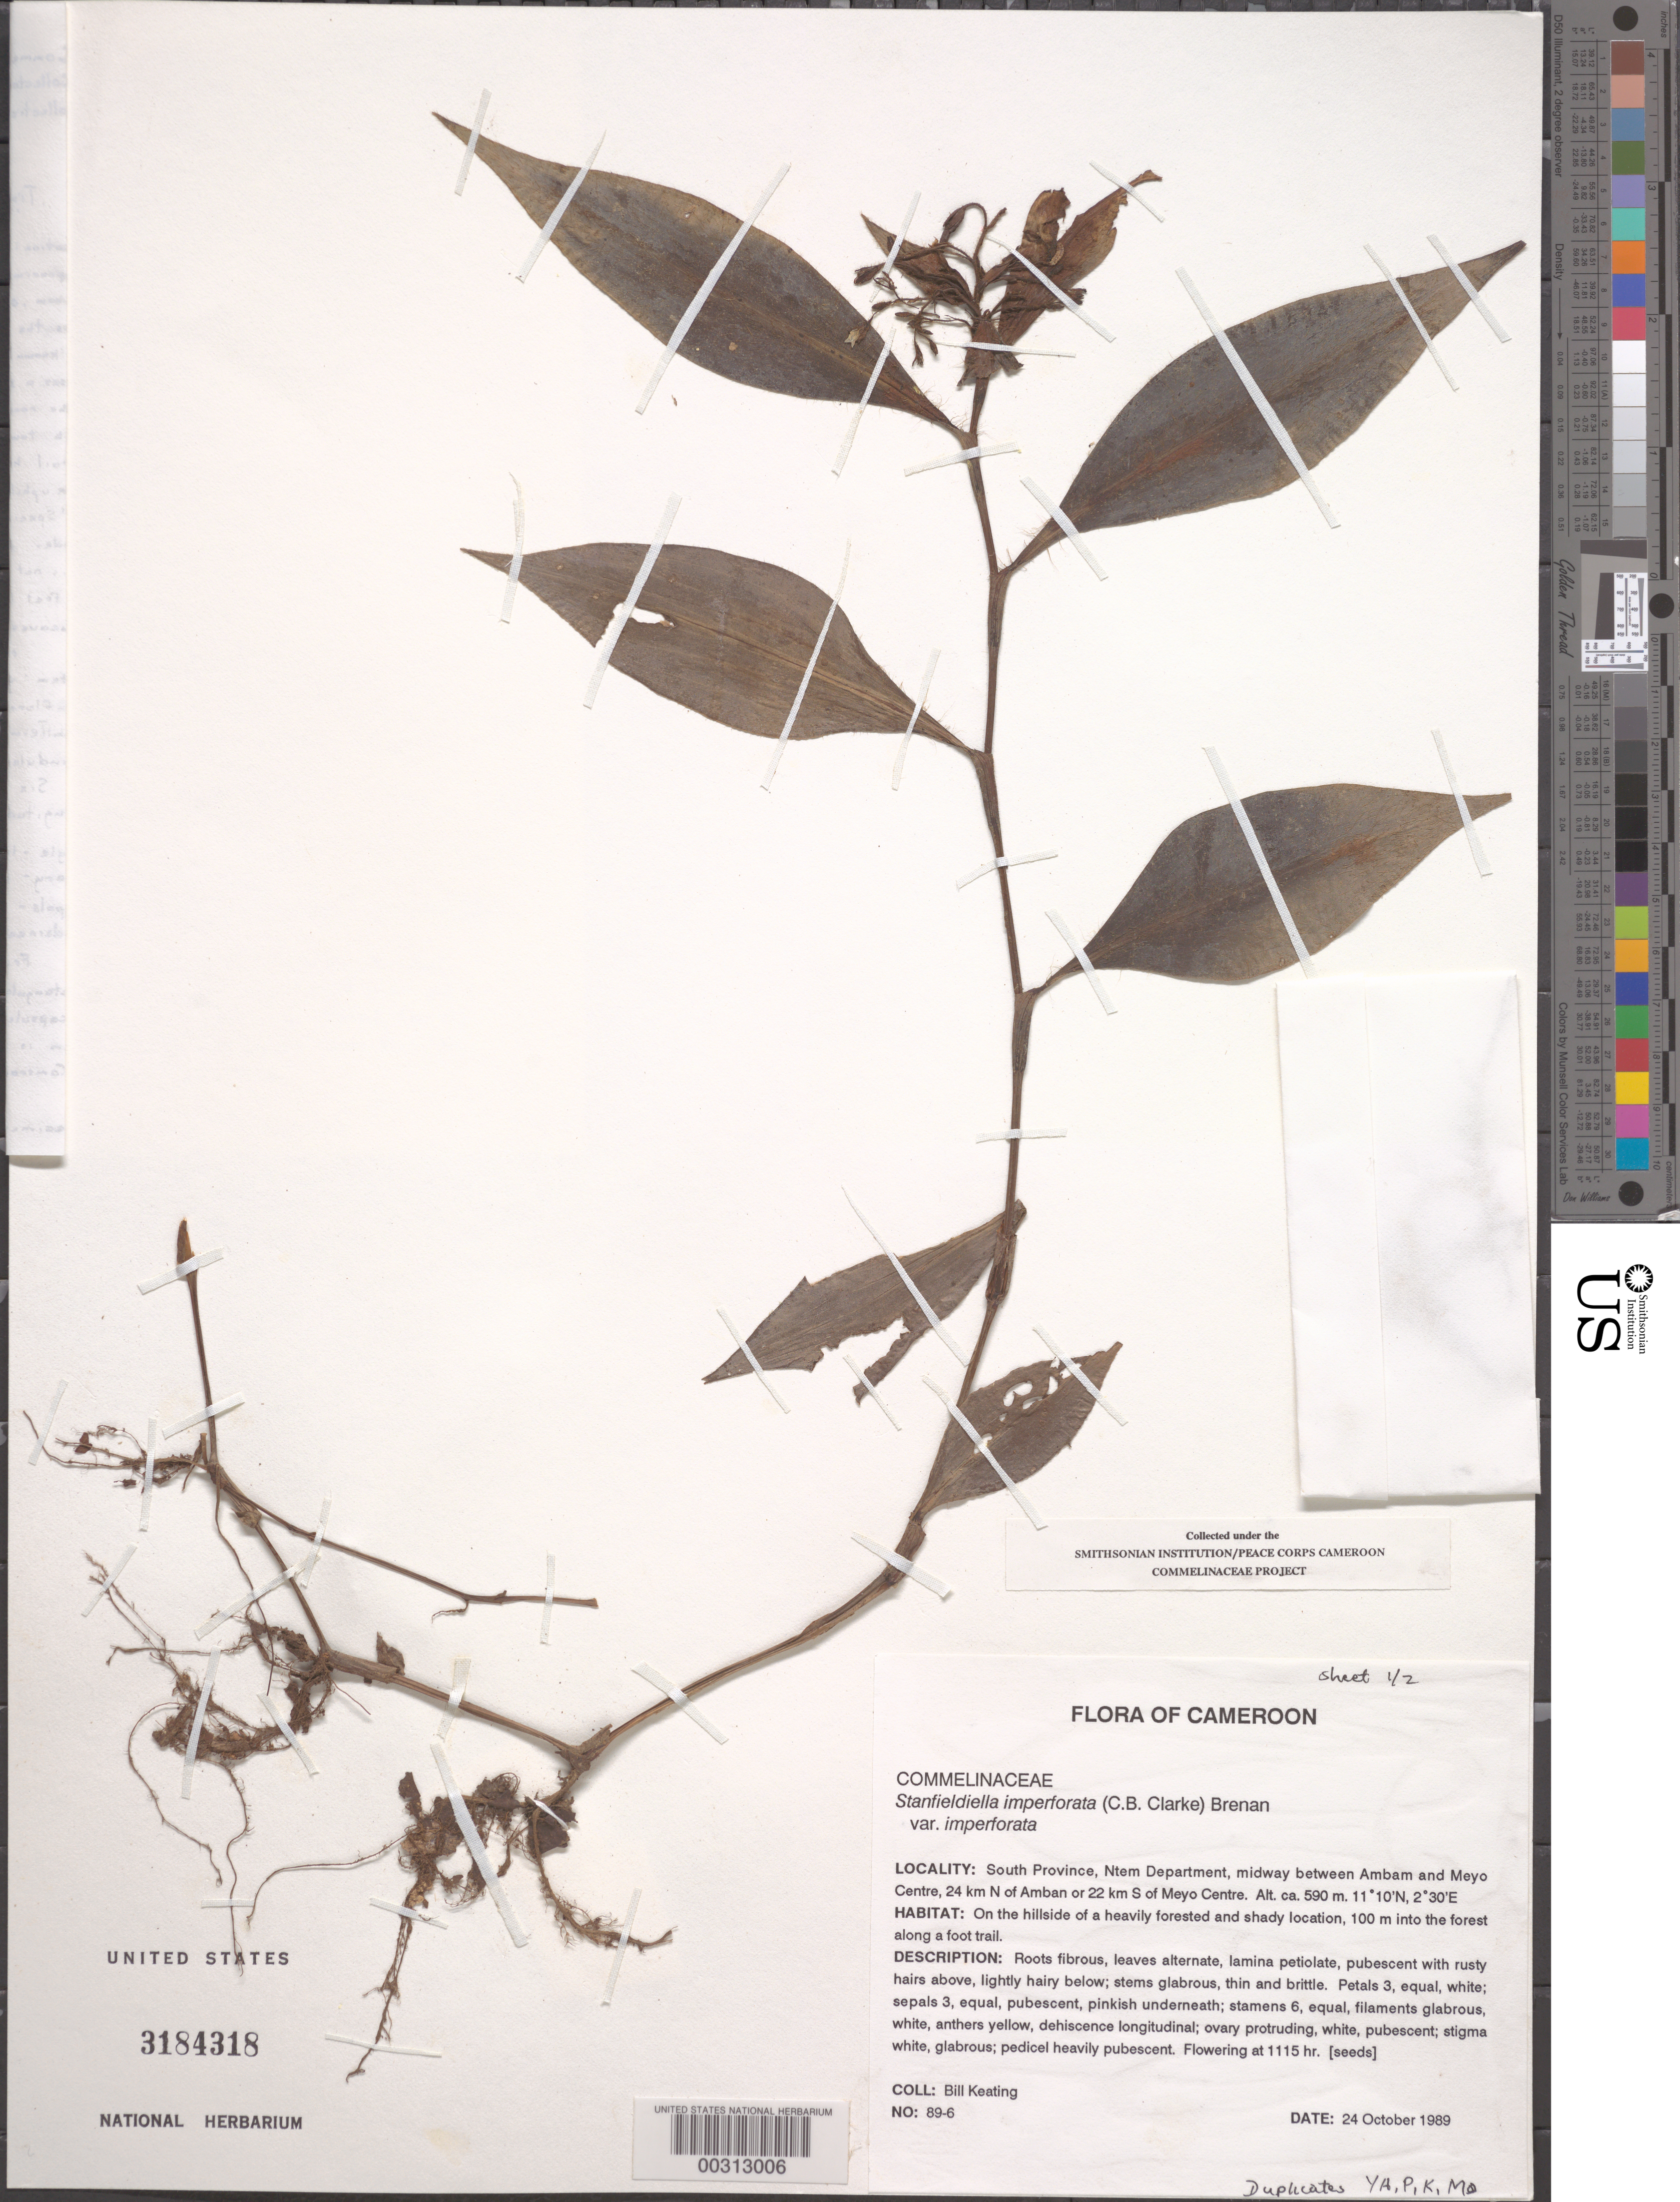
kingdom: Plantae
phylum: Tracheophyta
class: Liliopsida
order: Commelinales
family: Commelinaceae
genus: Stanfieldiella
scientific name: Stanfieldiella imperforata var. imperforata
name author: (C.B. Clarke) Brenan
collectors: B. Keating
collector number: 89-6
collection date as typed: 24 Oct 1989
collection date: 1989-10-24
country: Cameroon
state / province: Sud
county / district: Ntem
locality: Between ambam and meyo centre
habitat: On hillside heavily forested and shady location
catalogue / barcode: US 3184318